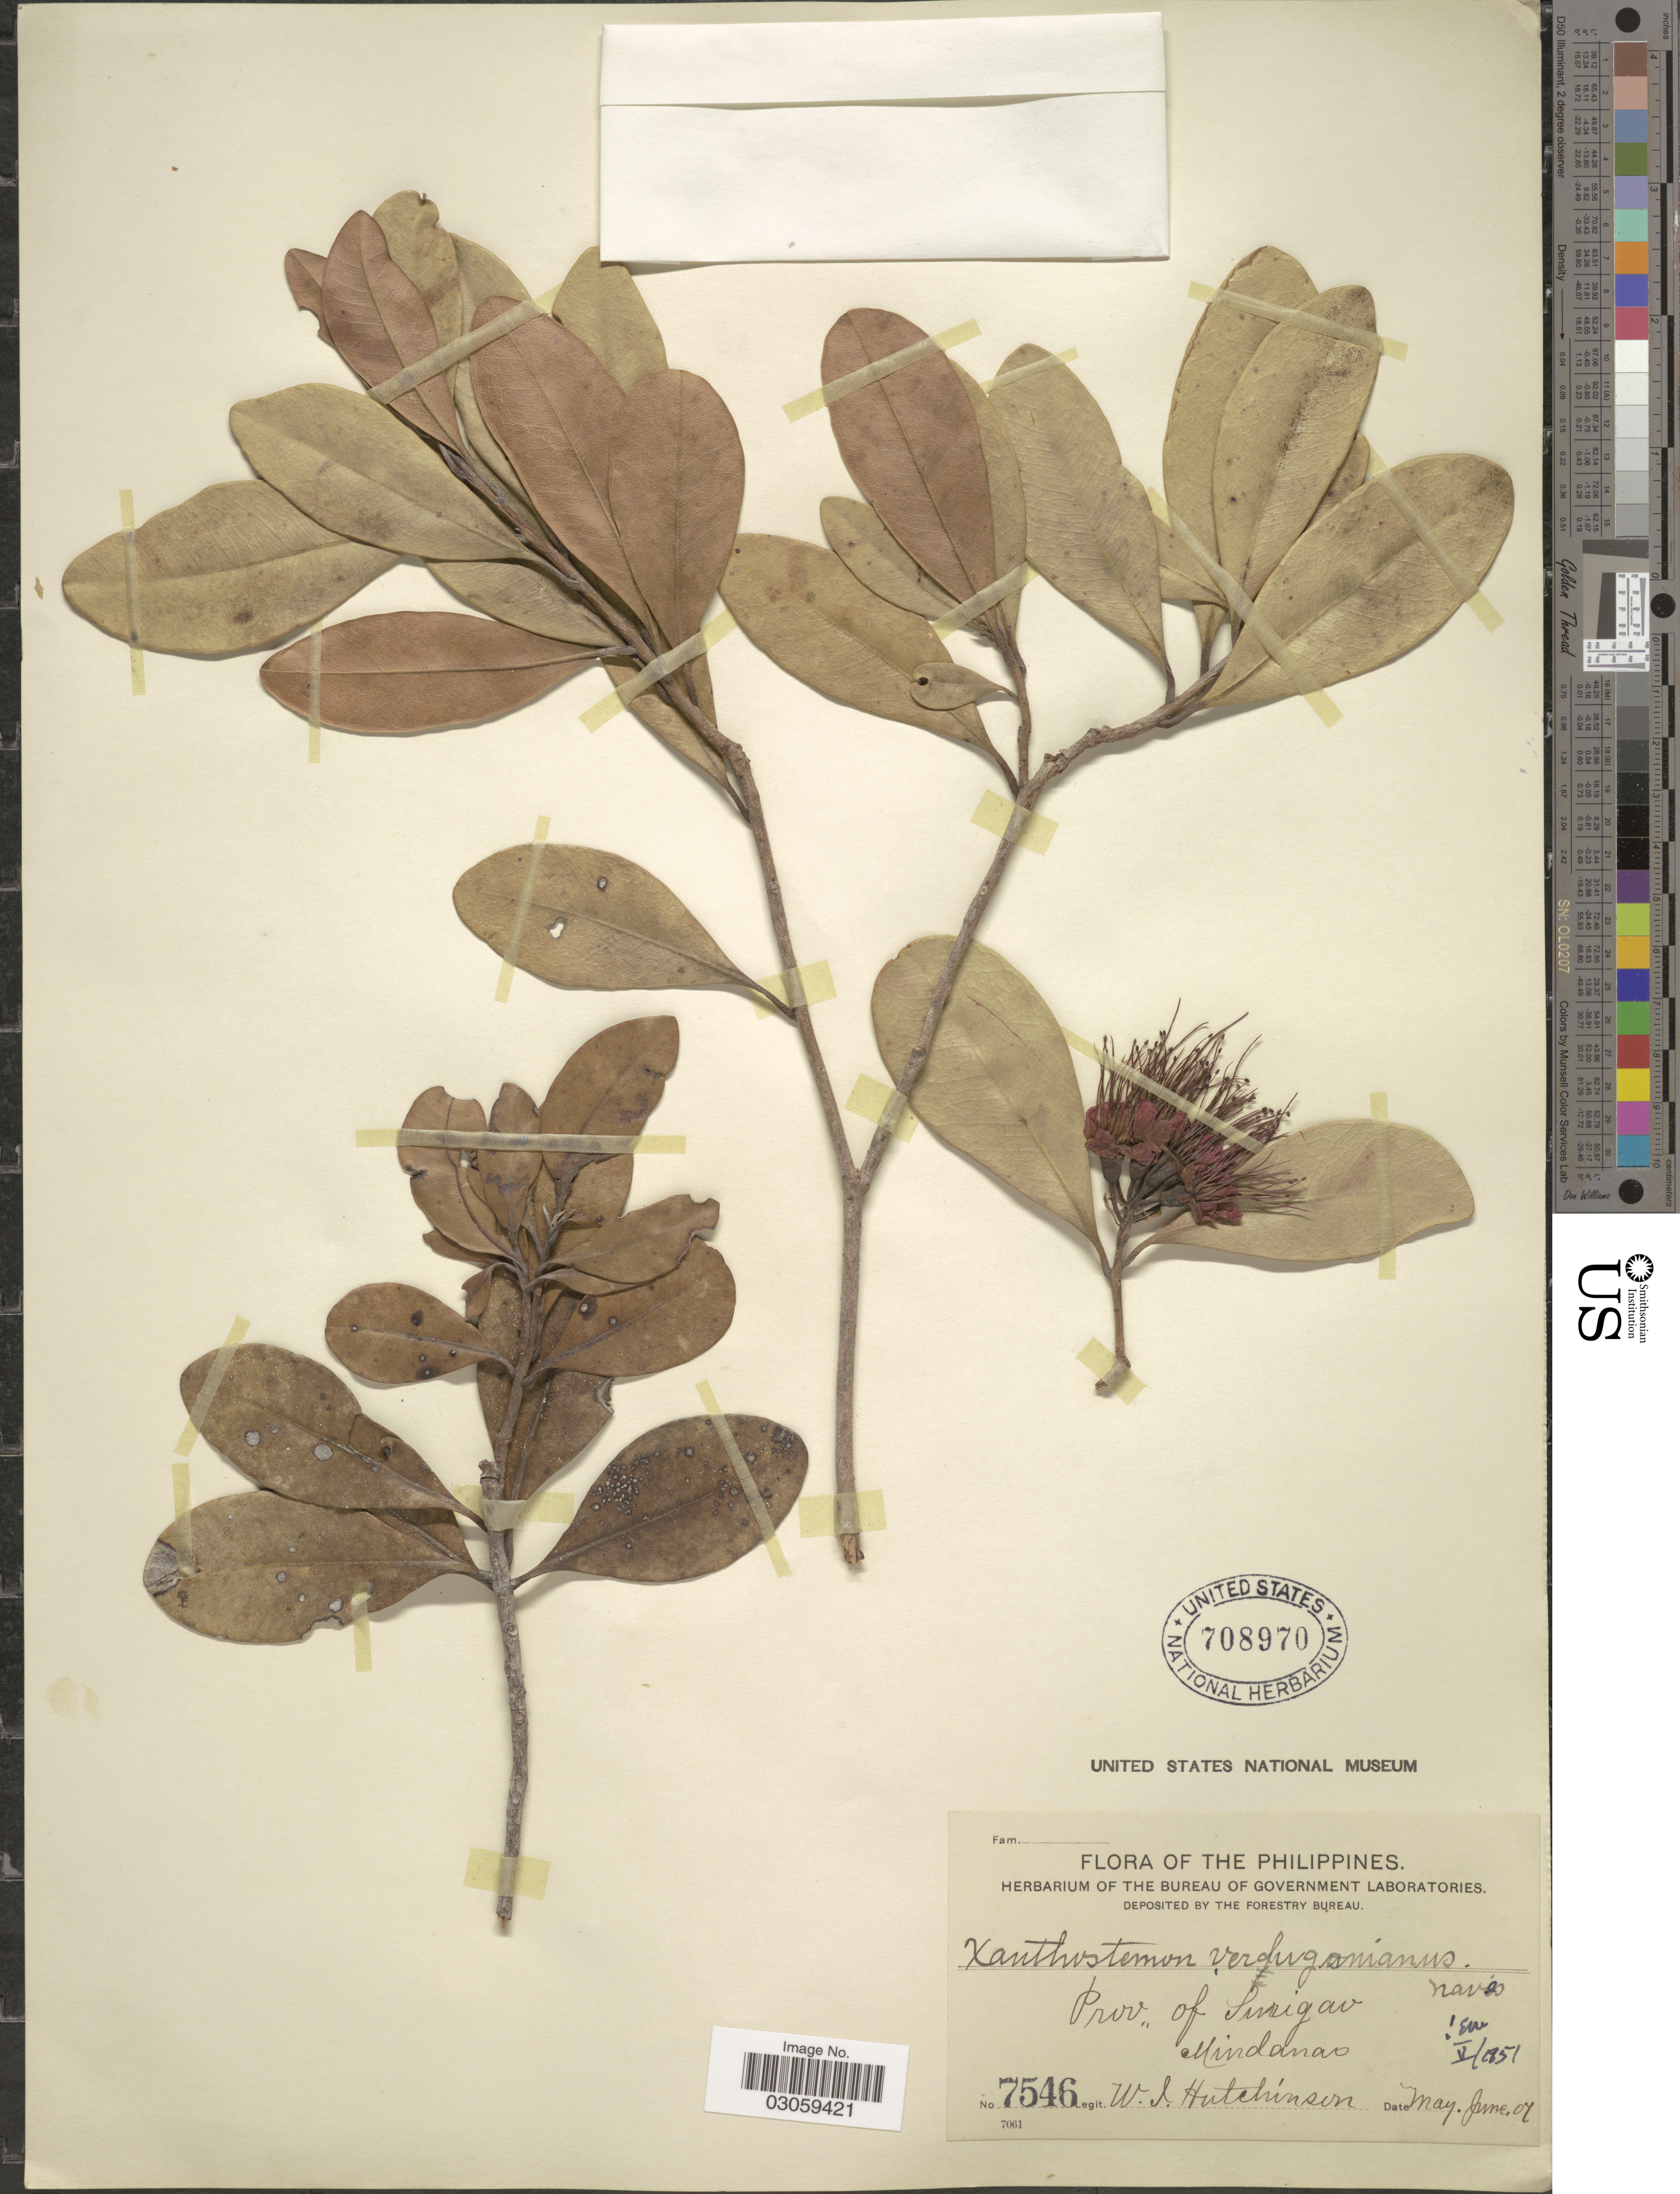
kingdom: Plantae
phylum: Tracheophyta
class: Magnoliopsida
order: Myrtales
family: Myrtaceae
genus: Xanthostemon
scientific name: Xanthostemon verdugonianus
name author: Náves ex Fern.-Vill.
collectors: W. I. Hutchinson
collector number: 7546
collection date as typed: Transcribed d/m/y: /5/7 to /6/7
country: Philippines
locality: Prov. of Surigao. Mindanao.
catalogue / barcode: US 708970